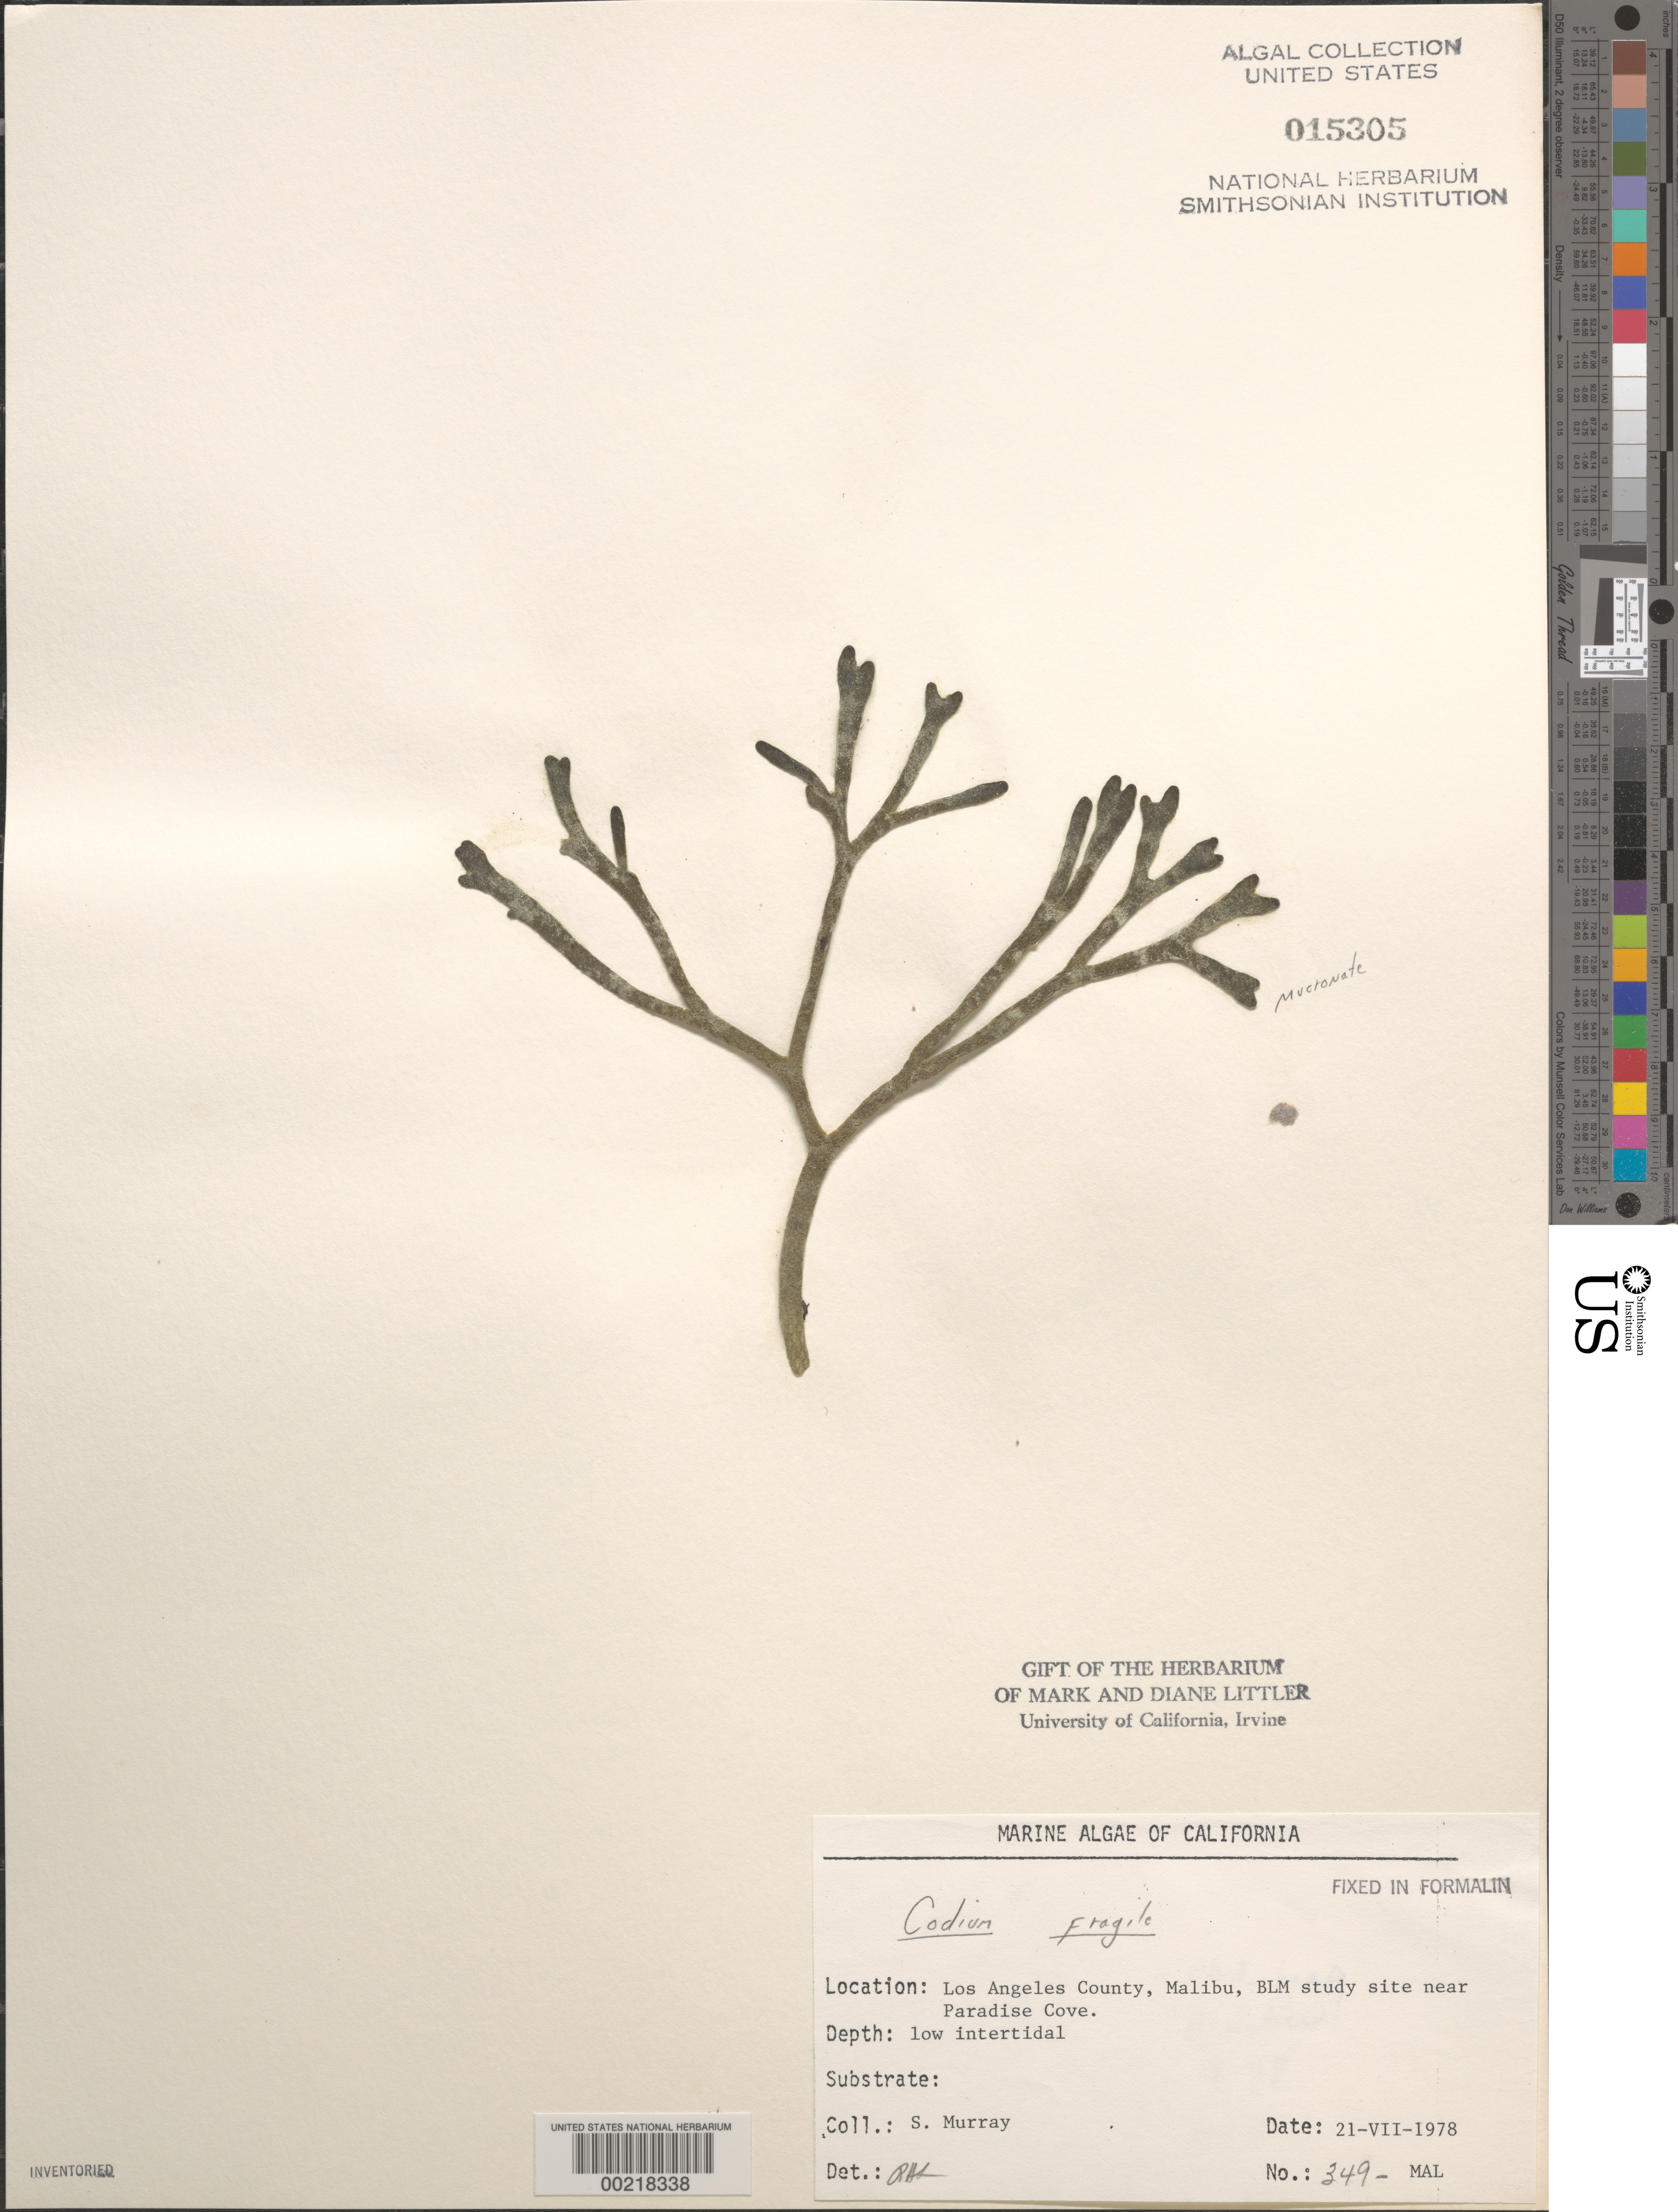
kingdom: Plantae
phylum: Chlorophyta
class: Ulvophyceae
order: Bryopsidales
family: Codiaceae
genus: Codium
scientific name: Codium fragile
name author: (Suringar) P. Hariot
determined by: Sims, Robert H.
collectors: S. N. Murray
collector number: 349-mal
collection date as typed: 21 Jul 1978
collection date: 1978-07-21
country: United States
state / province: California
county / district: Los Angeles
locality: Malibu near Paradise Cove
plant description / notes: BLM-SOCALBIGHT Rocky Intertidal Survey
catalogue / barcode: US 15305